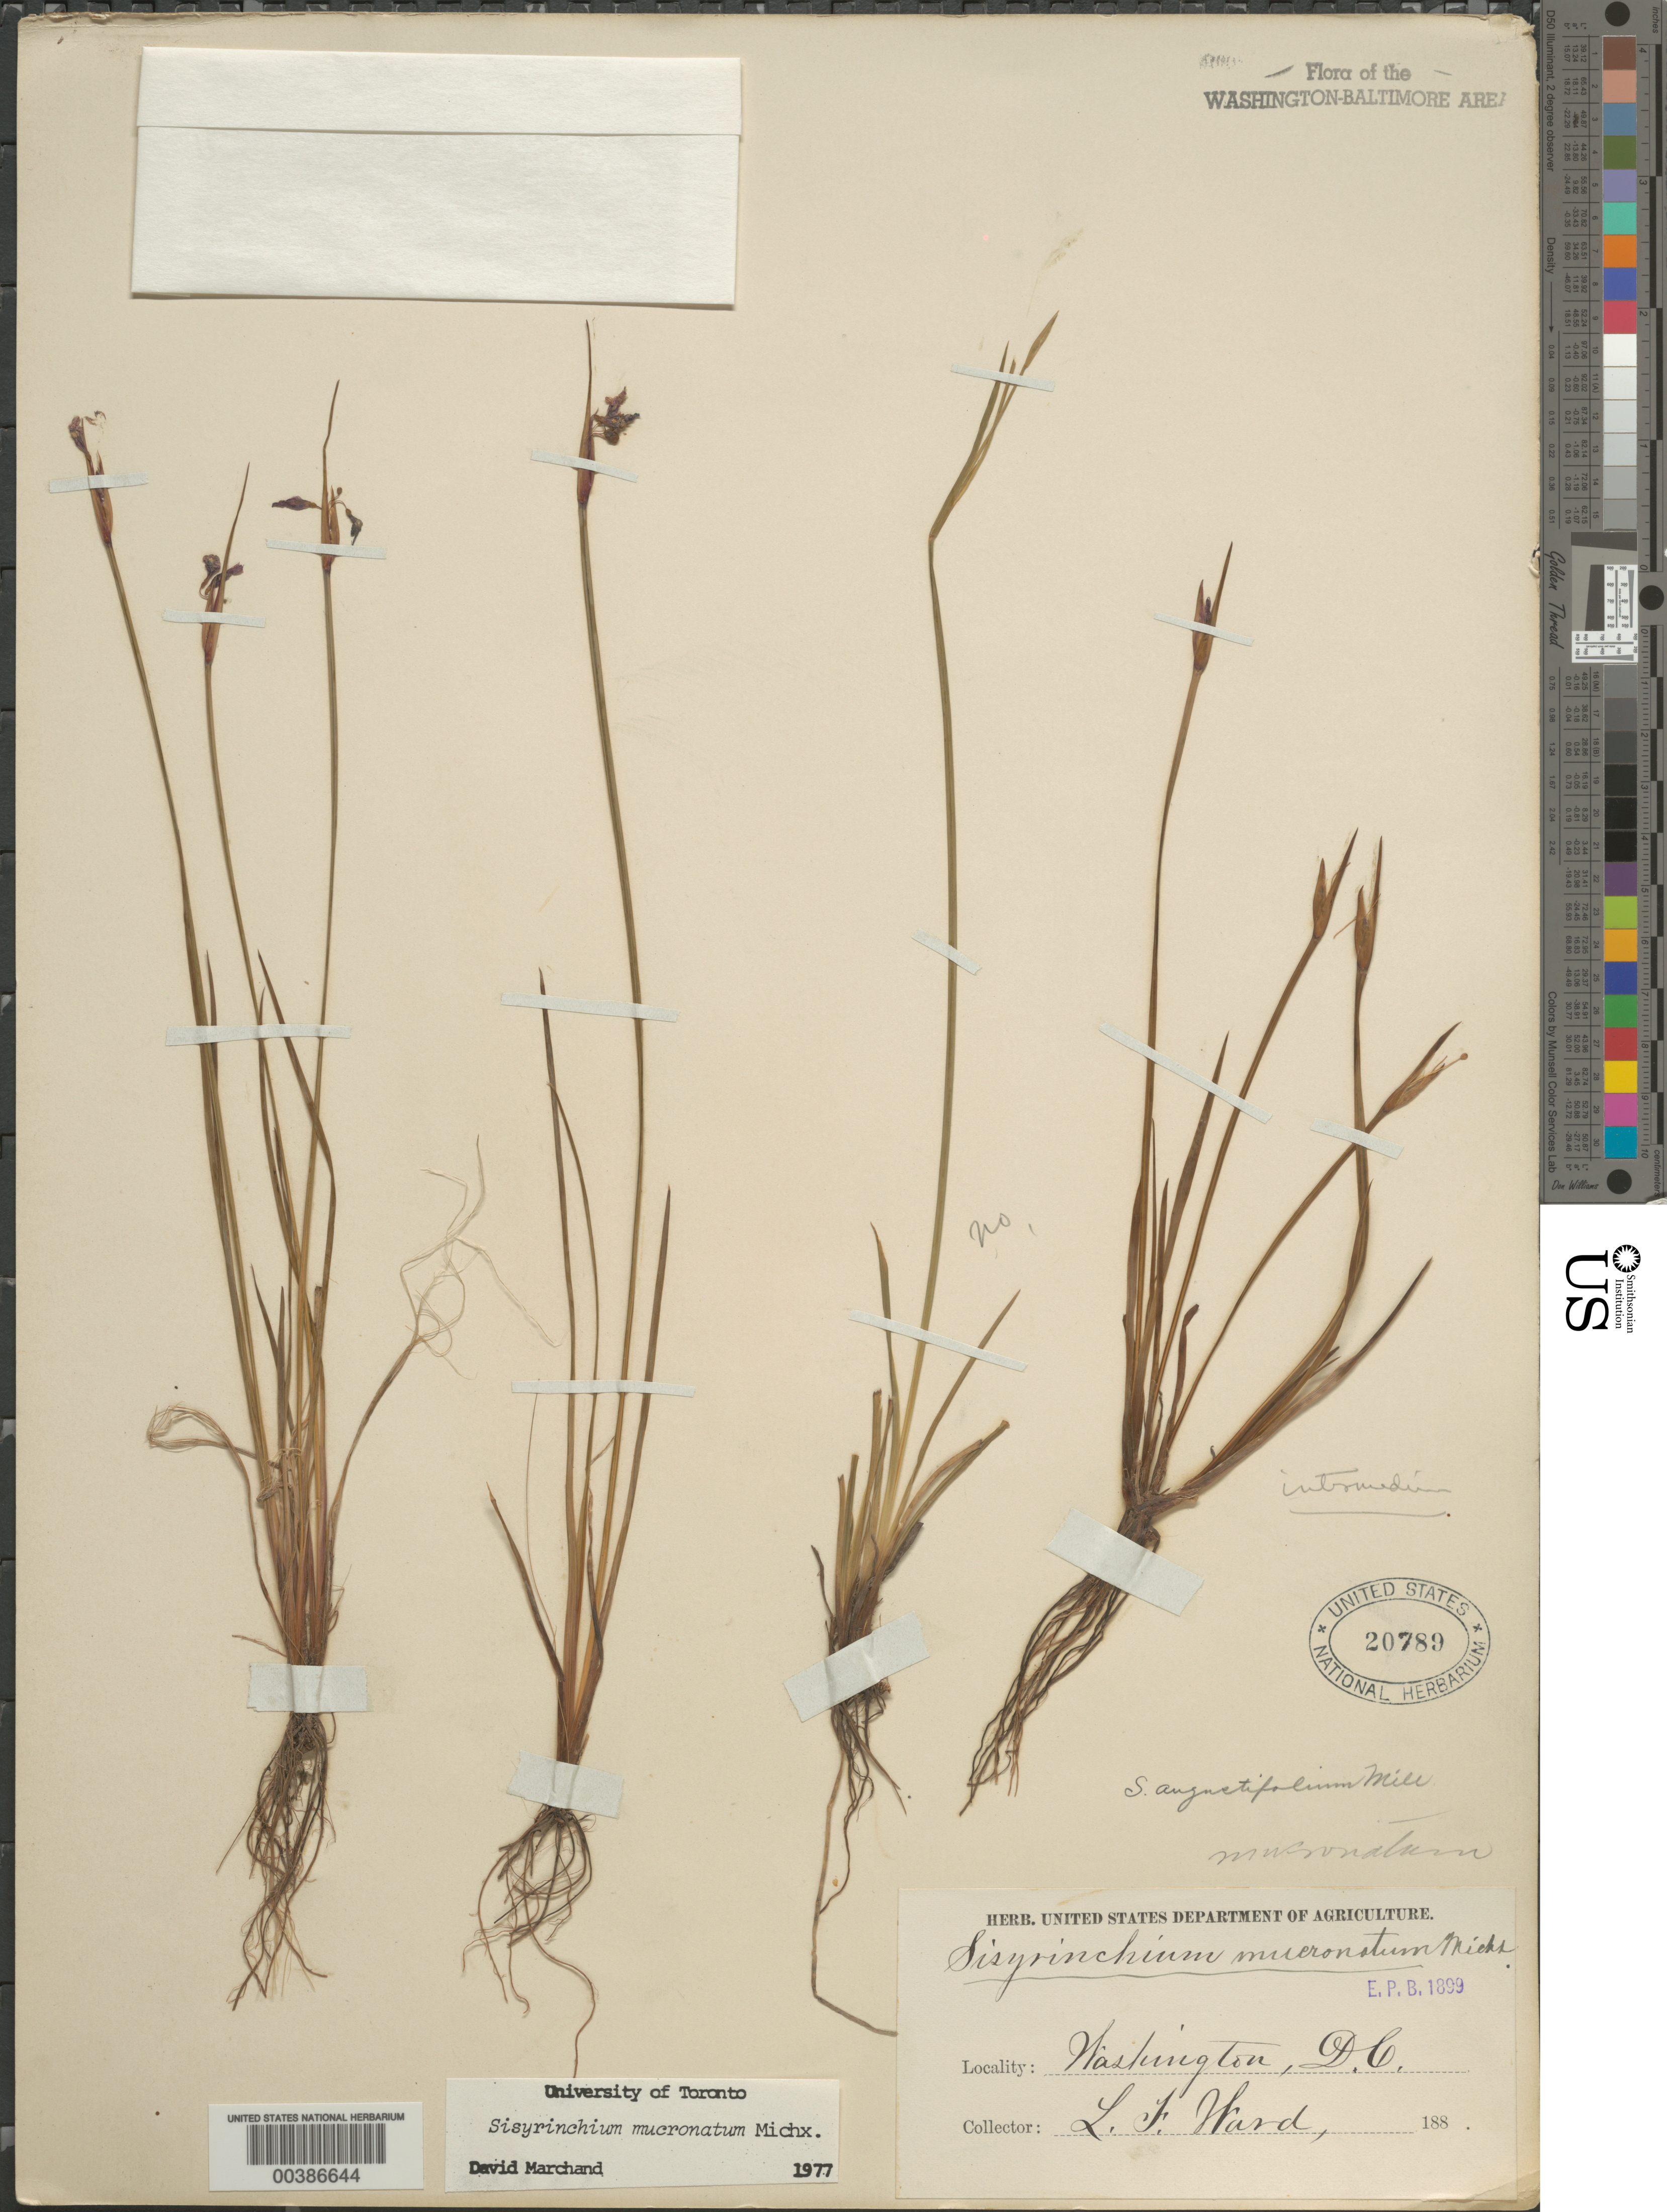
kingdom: Plantae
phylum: Tracheophyta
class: Liliopsida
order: Asparagales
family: Iridaceae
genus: Sisyrinchium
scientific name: Sisyrinchium mucronatum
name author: Michx.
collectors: L. F. Ward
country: United States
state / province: District of Columbia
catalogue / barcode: US 20789